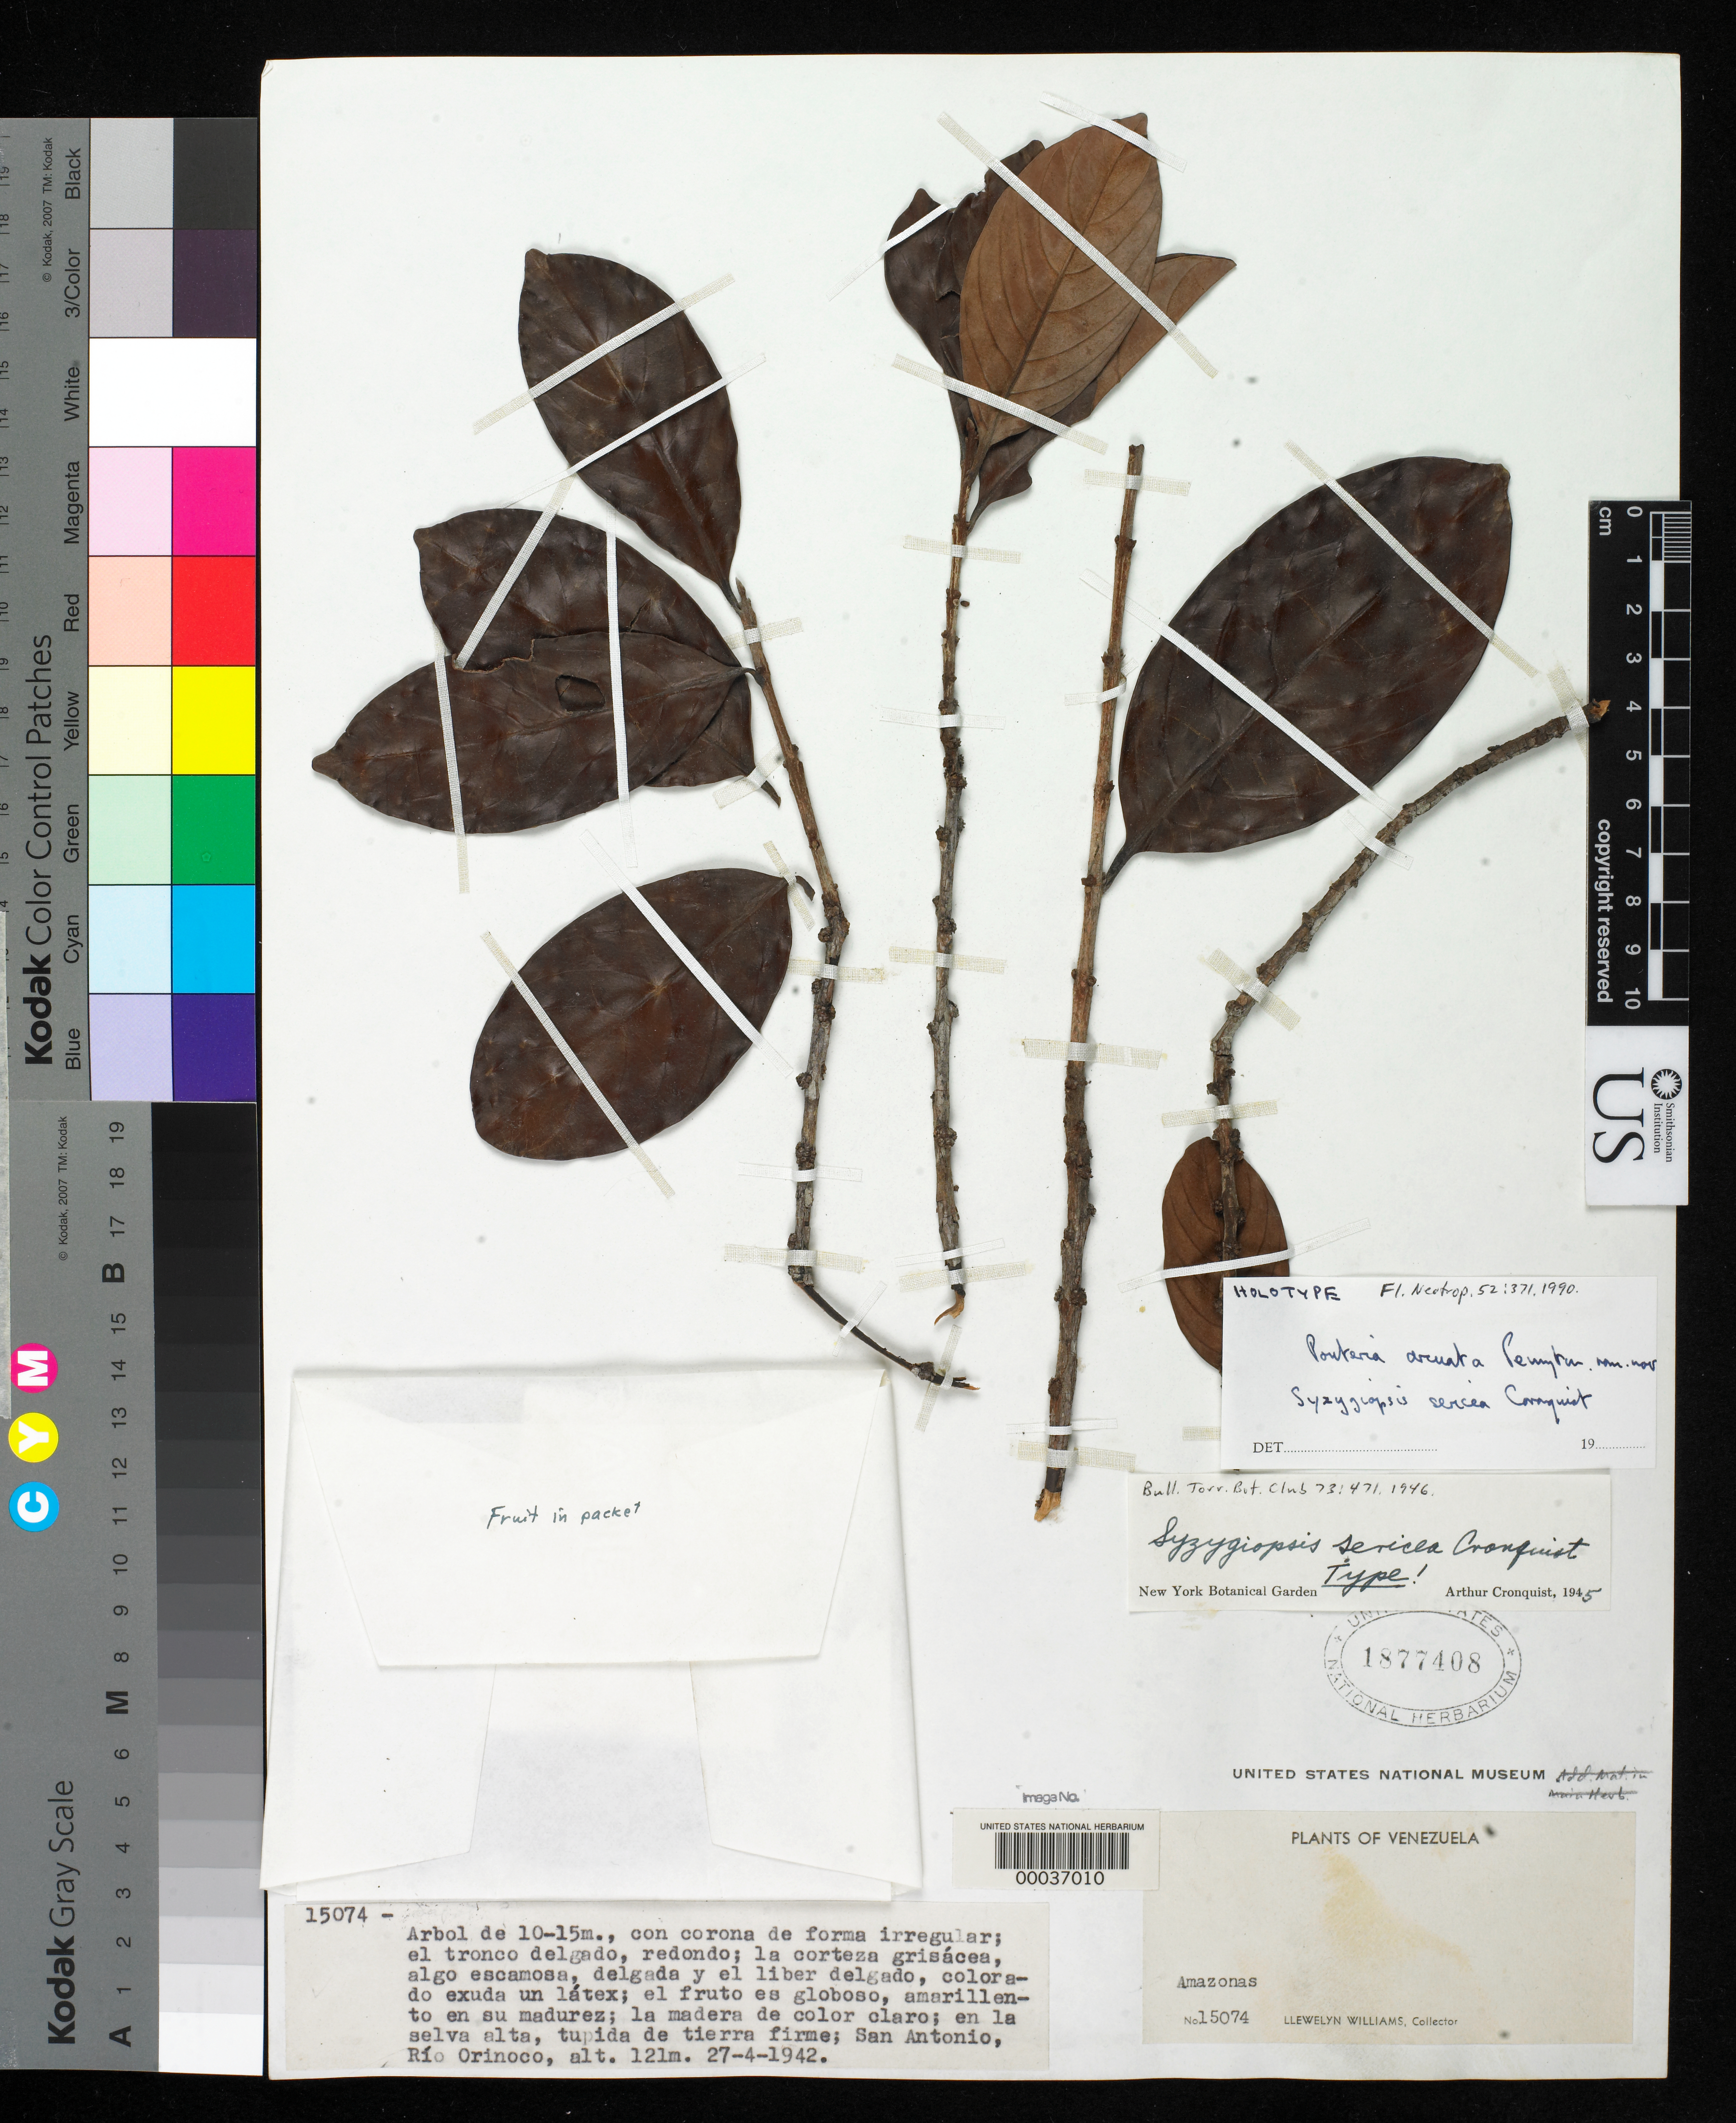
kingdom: Plantae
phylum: Tracheophyta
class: Magnoliopsida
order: Ericales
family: Sapotaceae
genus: Syzygiopsis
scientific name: Syzygiopsis sericea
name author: Cronq.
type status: Holotype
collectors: Ll. Williams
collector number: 15074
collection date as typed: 27 Apr 1942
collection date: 1942-04-27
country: Venezuela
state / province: Amazonas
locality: San Antonio, Rio Orinoco.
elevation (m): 121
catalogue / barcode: US 1877408